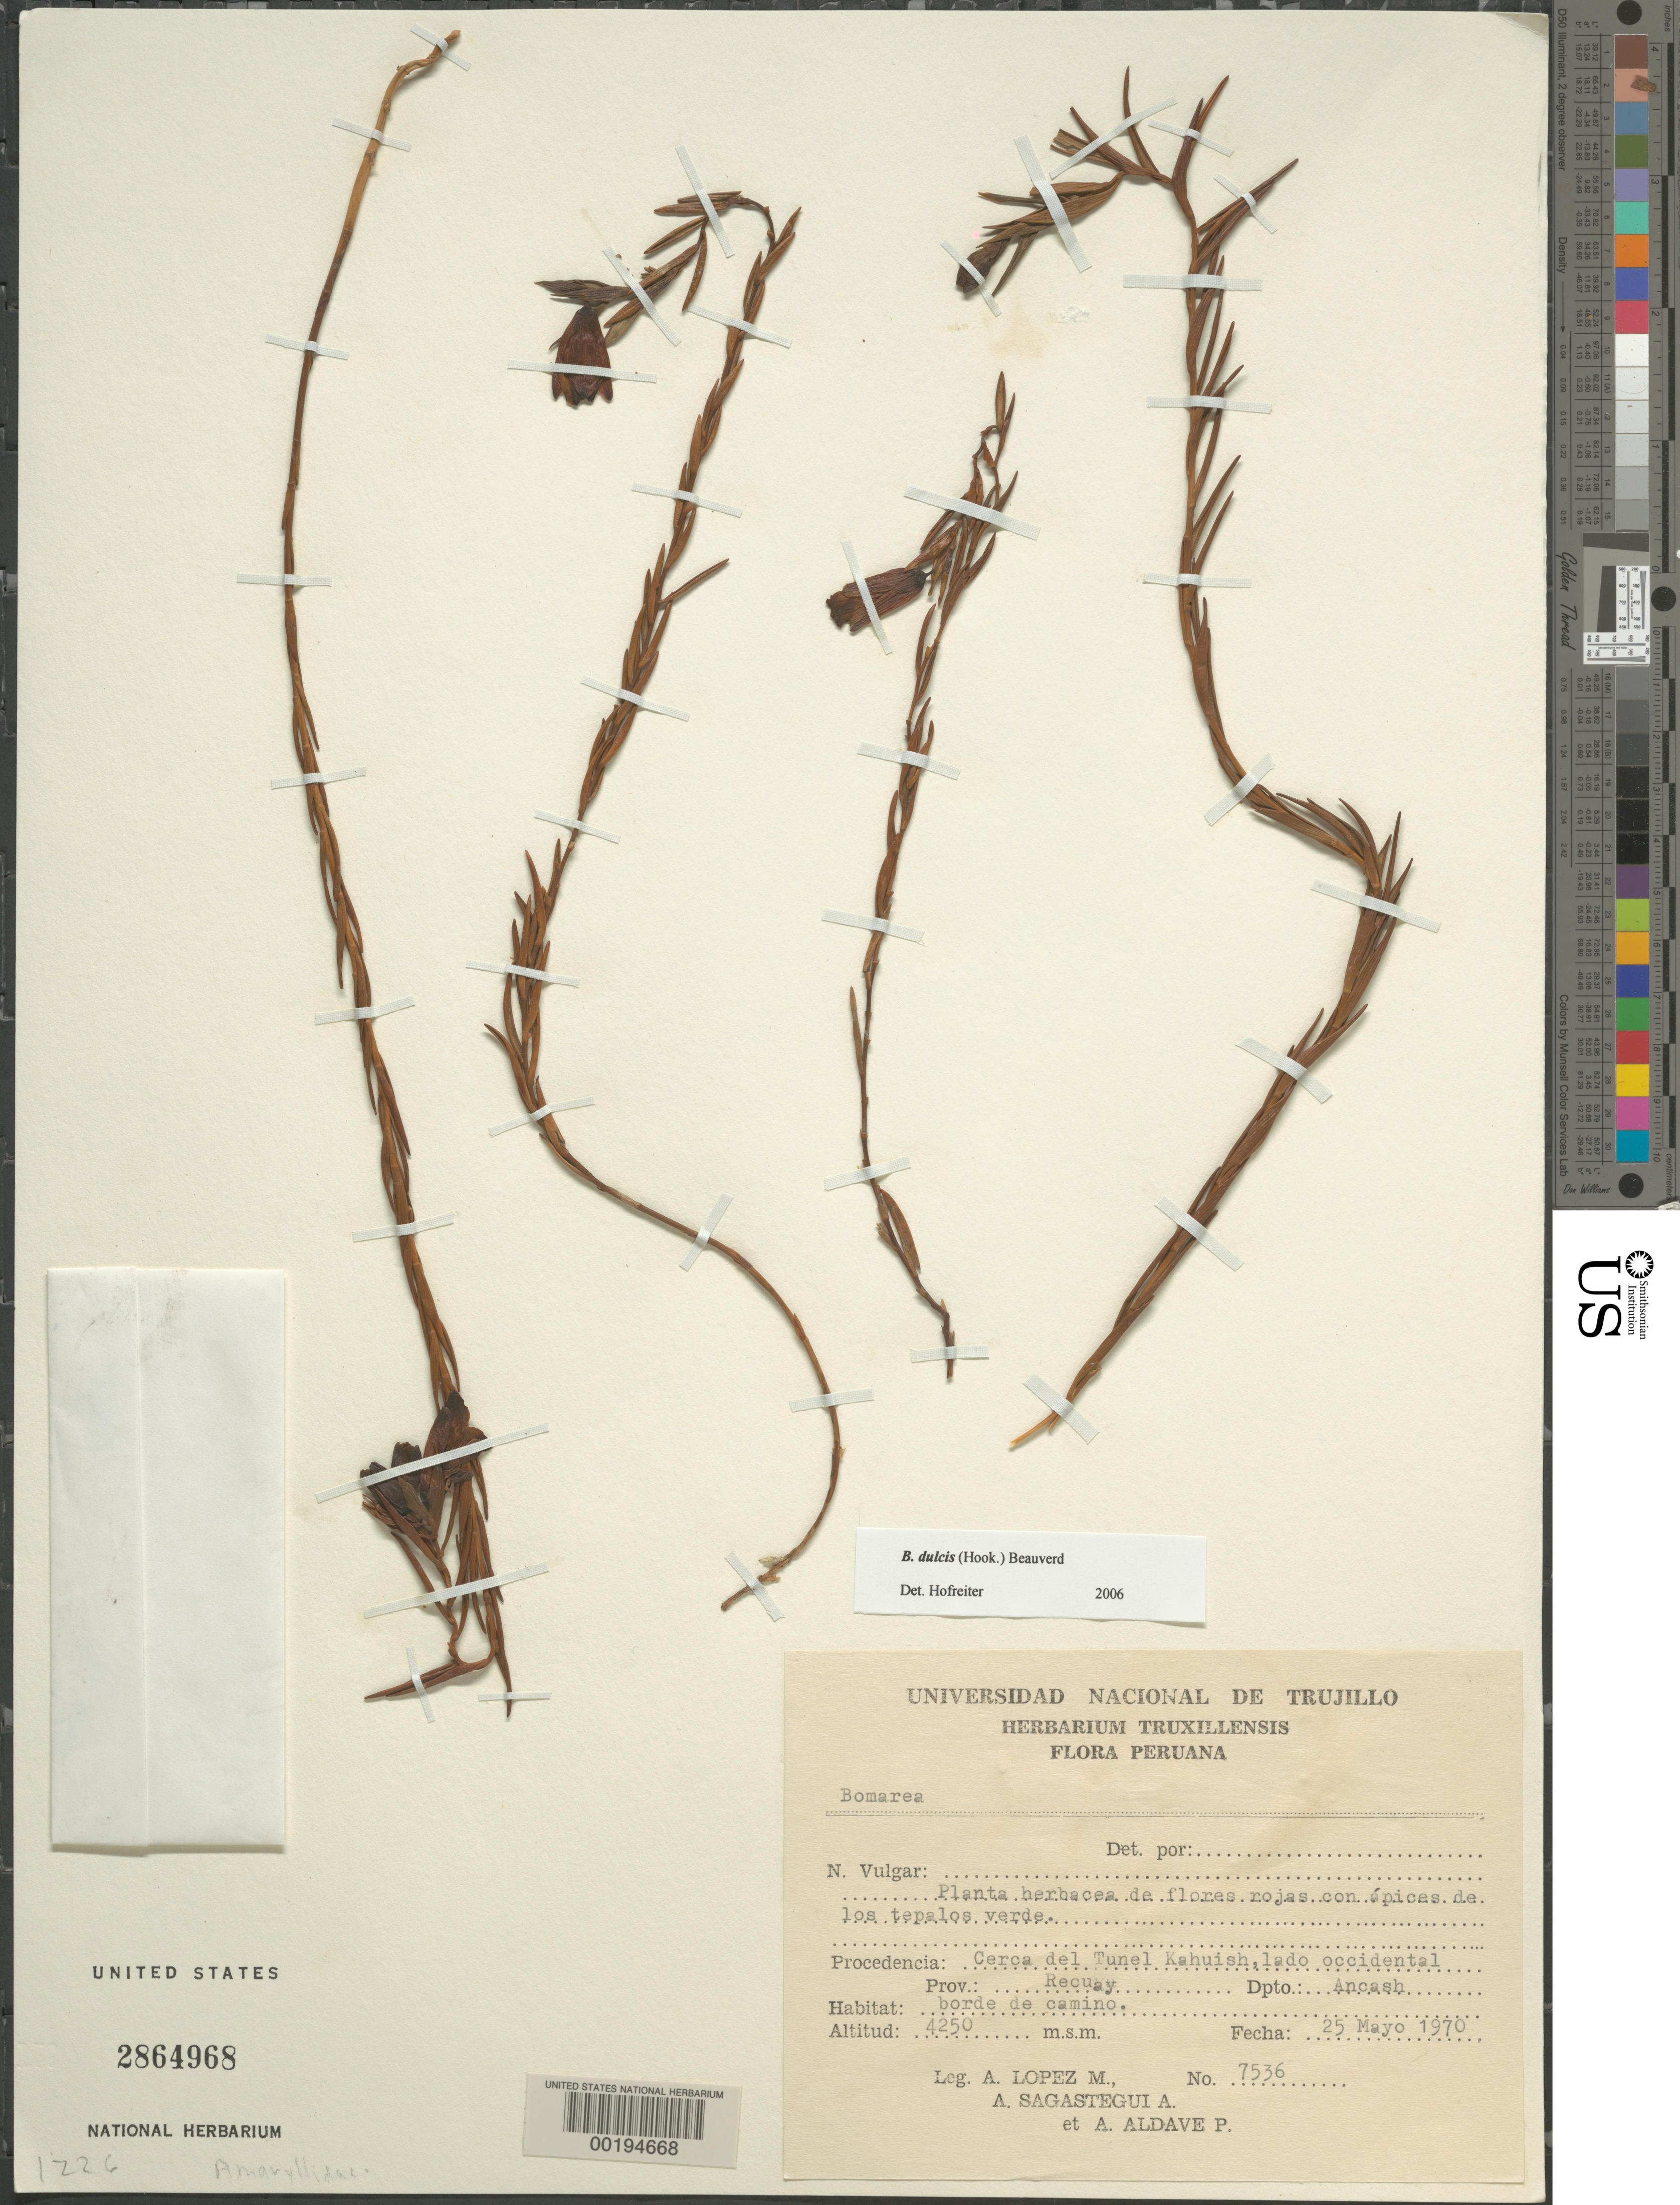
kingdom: Plantae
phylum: Tracheophyta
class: Liliopsida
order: Liliales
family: Alstroemeriaceae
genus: Bomarea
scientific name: Bomarea sp.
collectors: A. Lopez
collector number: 7536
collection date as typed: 25 May 1970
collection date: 1970-05-25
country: Peru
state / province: Ancash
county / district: Recuay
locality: ca. the tunnel Kahuish, W side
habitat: Edge of road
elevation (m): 4250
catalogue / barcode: US 2864968